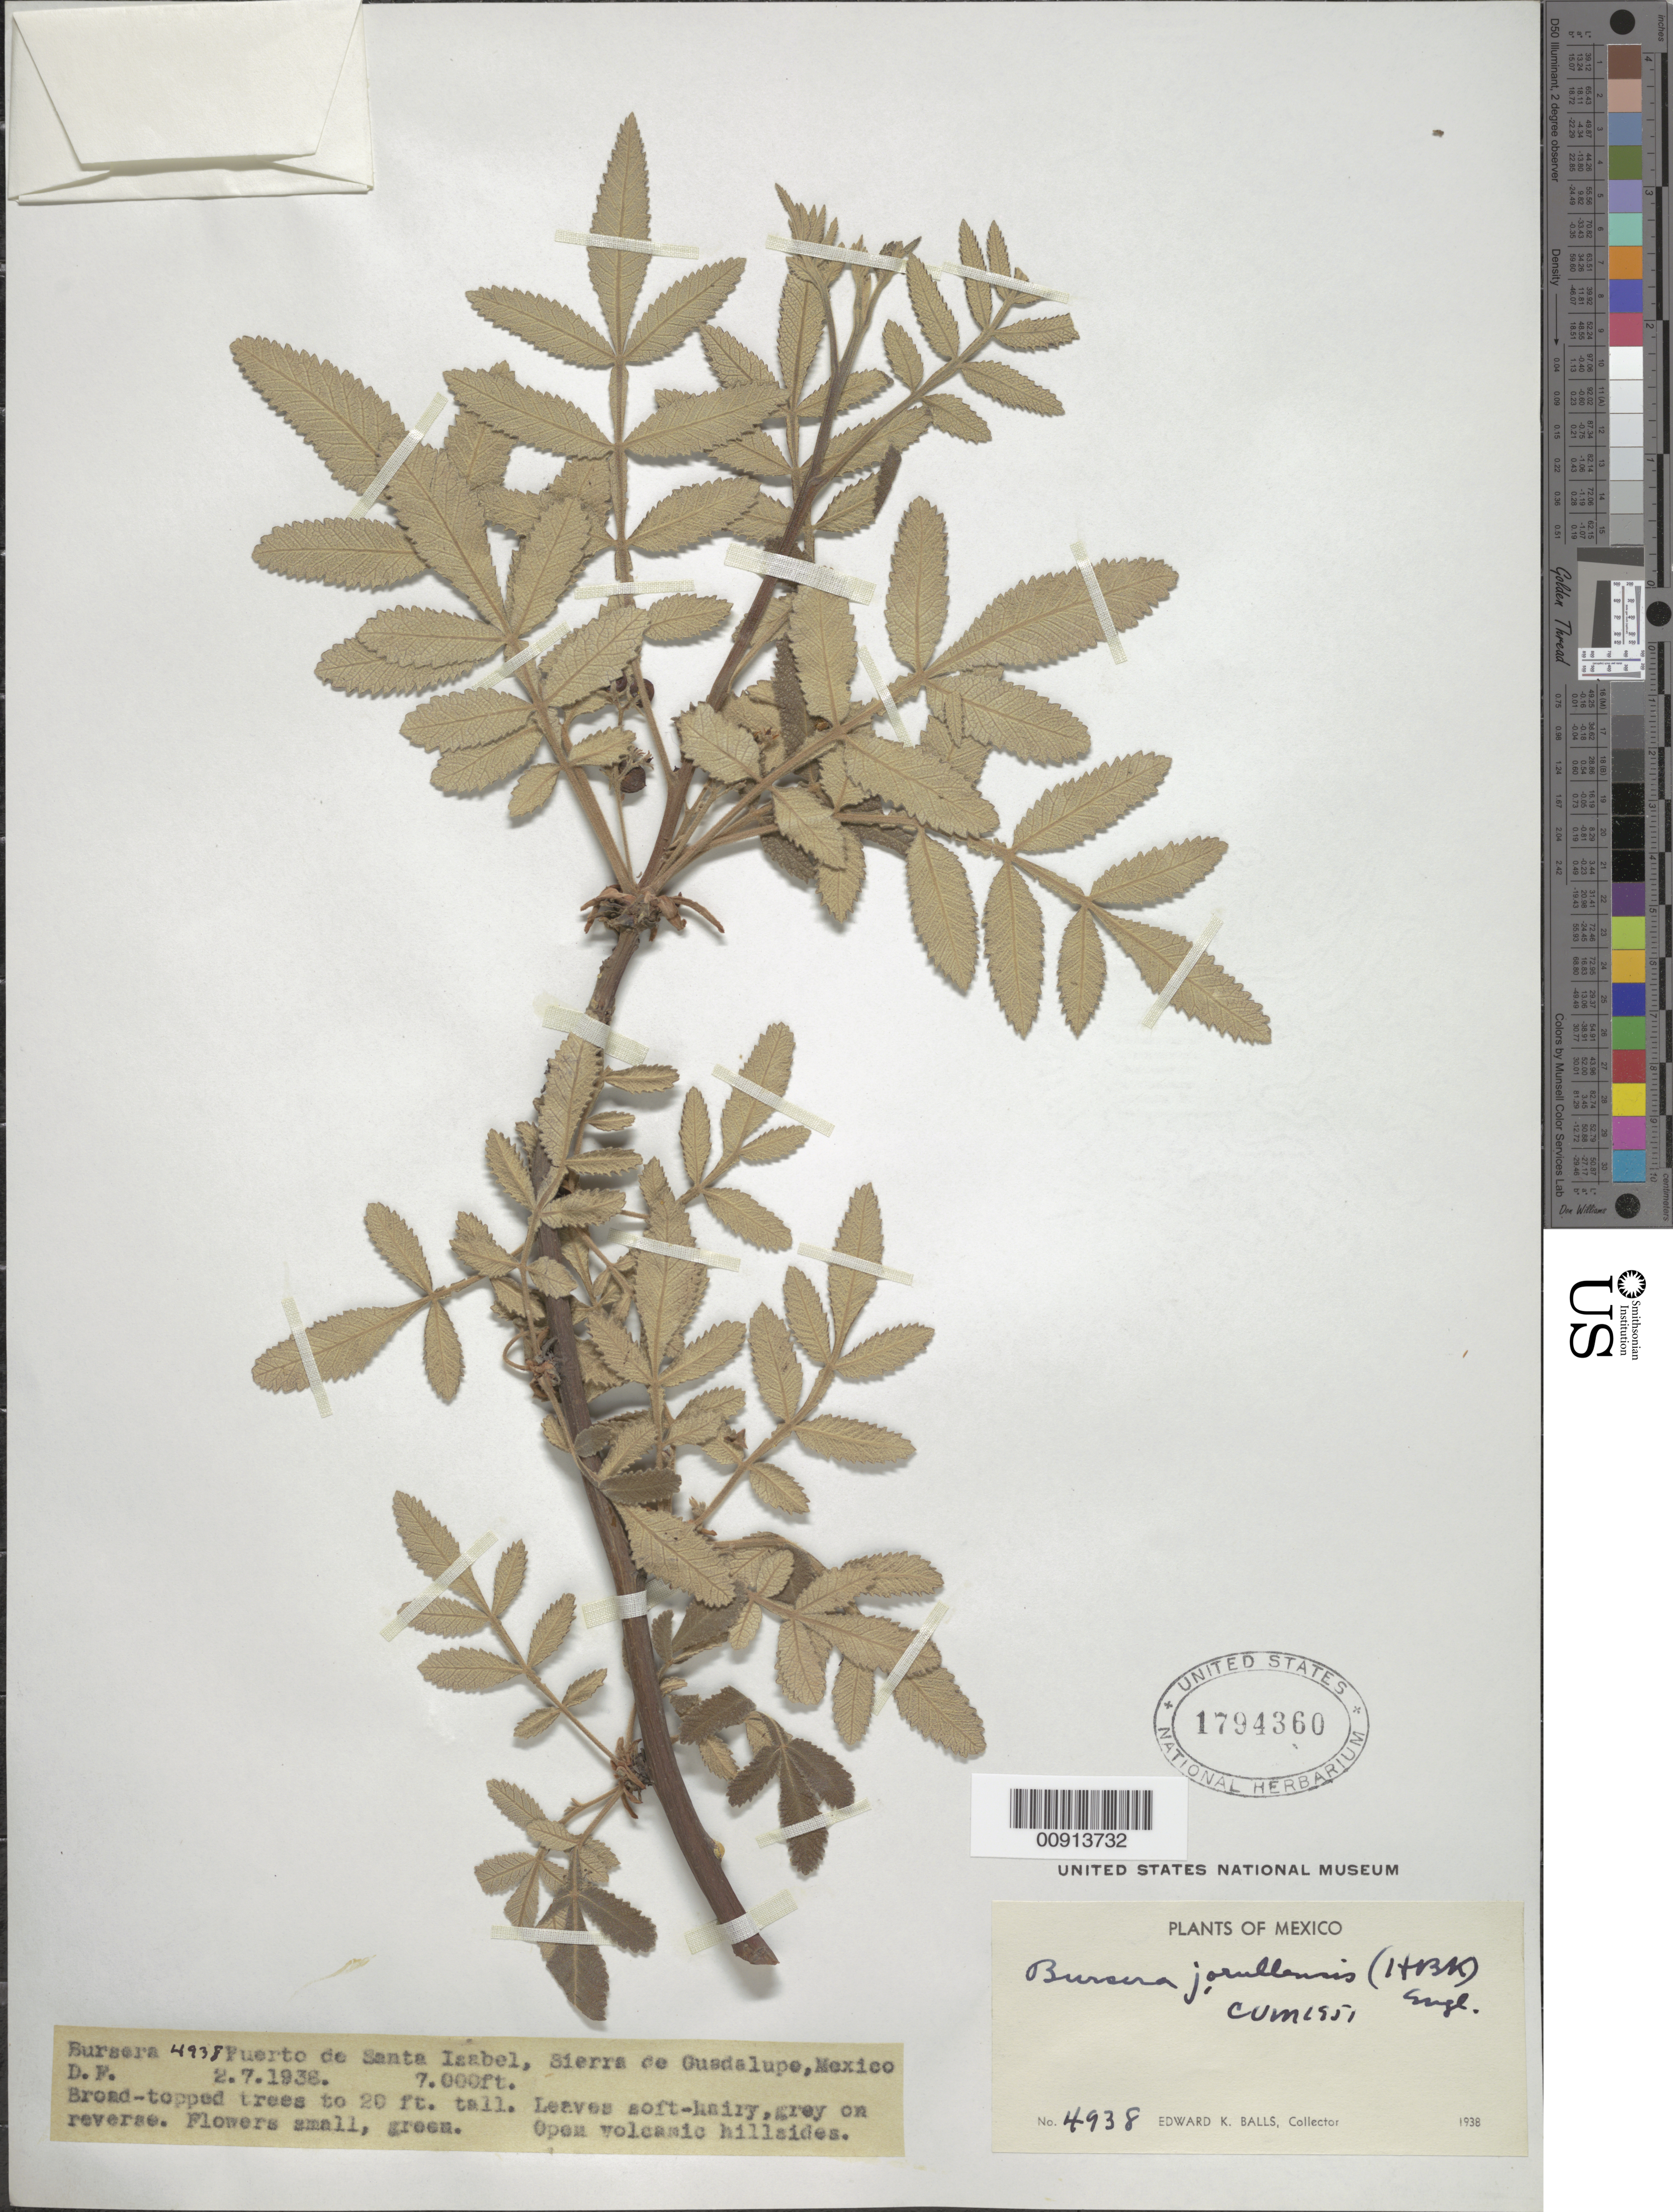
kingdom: Plantae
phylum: Tracheophyta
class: Magnoliopsida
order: Sapindales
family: Burseraceae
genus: Bursera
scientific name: Bursera jorullensis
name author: (Kunth) Engl.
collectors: E. K. Balls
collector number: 4938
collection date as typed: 07 Feb 1938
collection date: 1938-02-07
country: Mexico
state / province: Distrito Federal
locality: Puerto de Santa Isabel, Sierra de Guadalupe, Mexico D.F.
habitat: Open volcanic hillsides.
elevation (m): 2134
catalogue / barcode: US 1794360